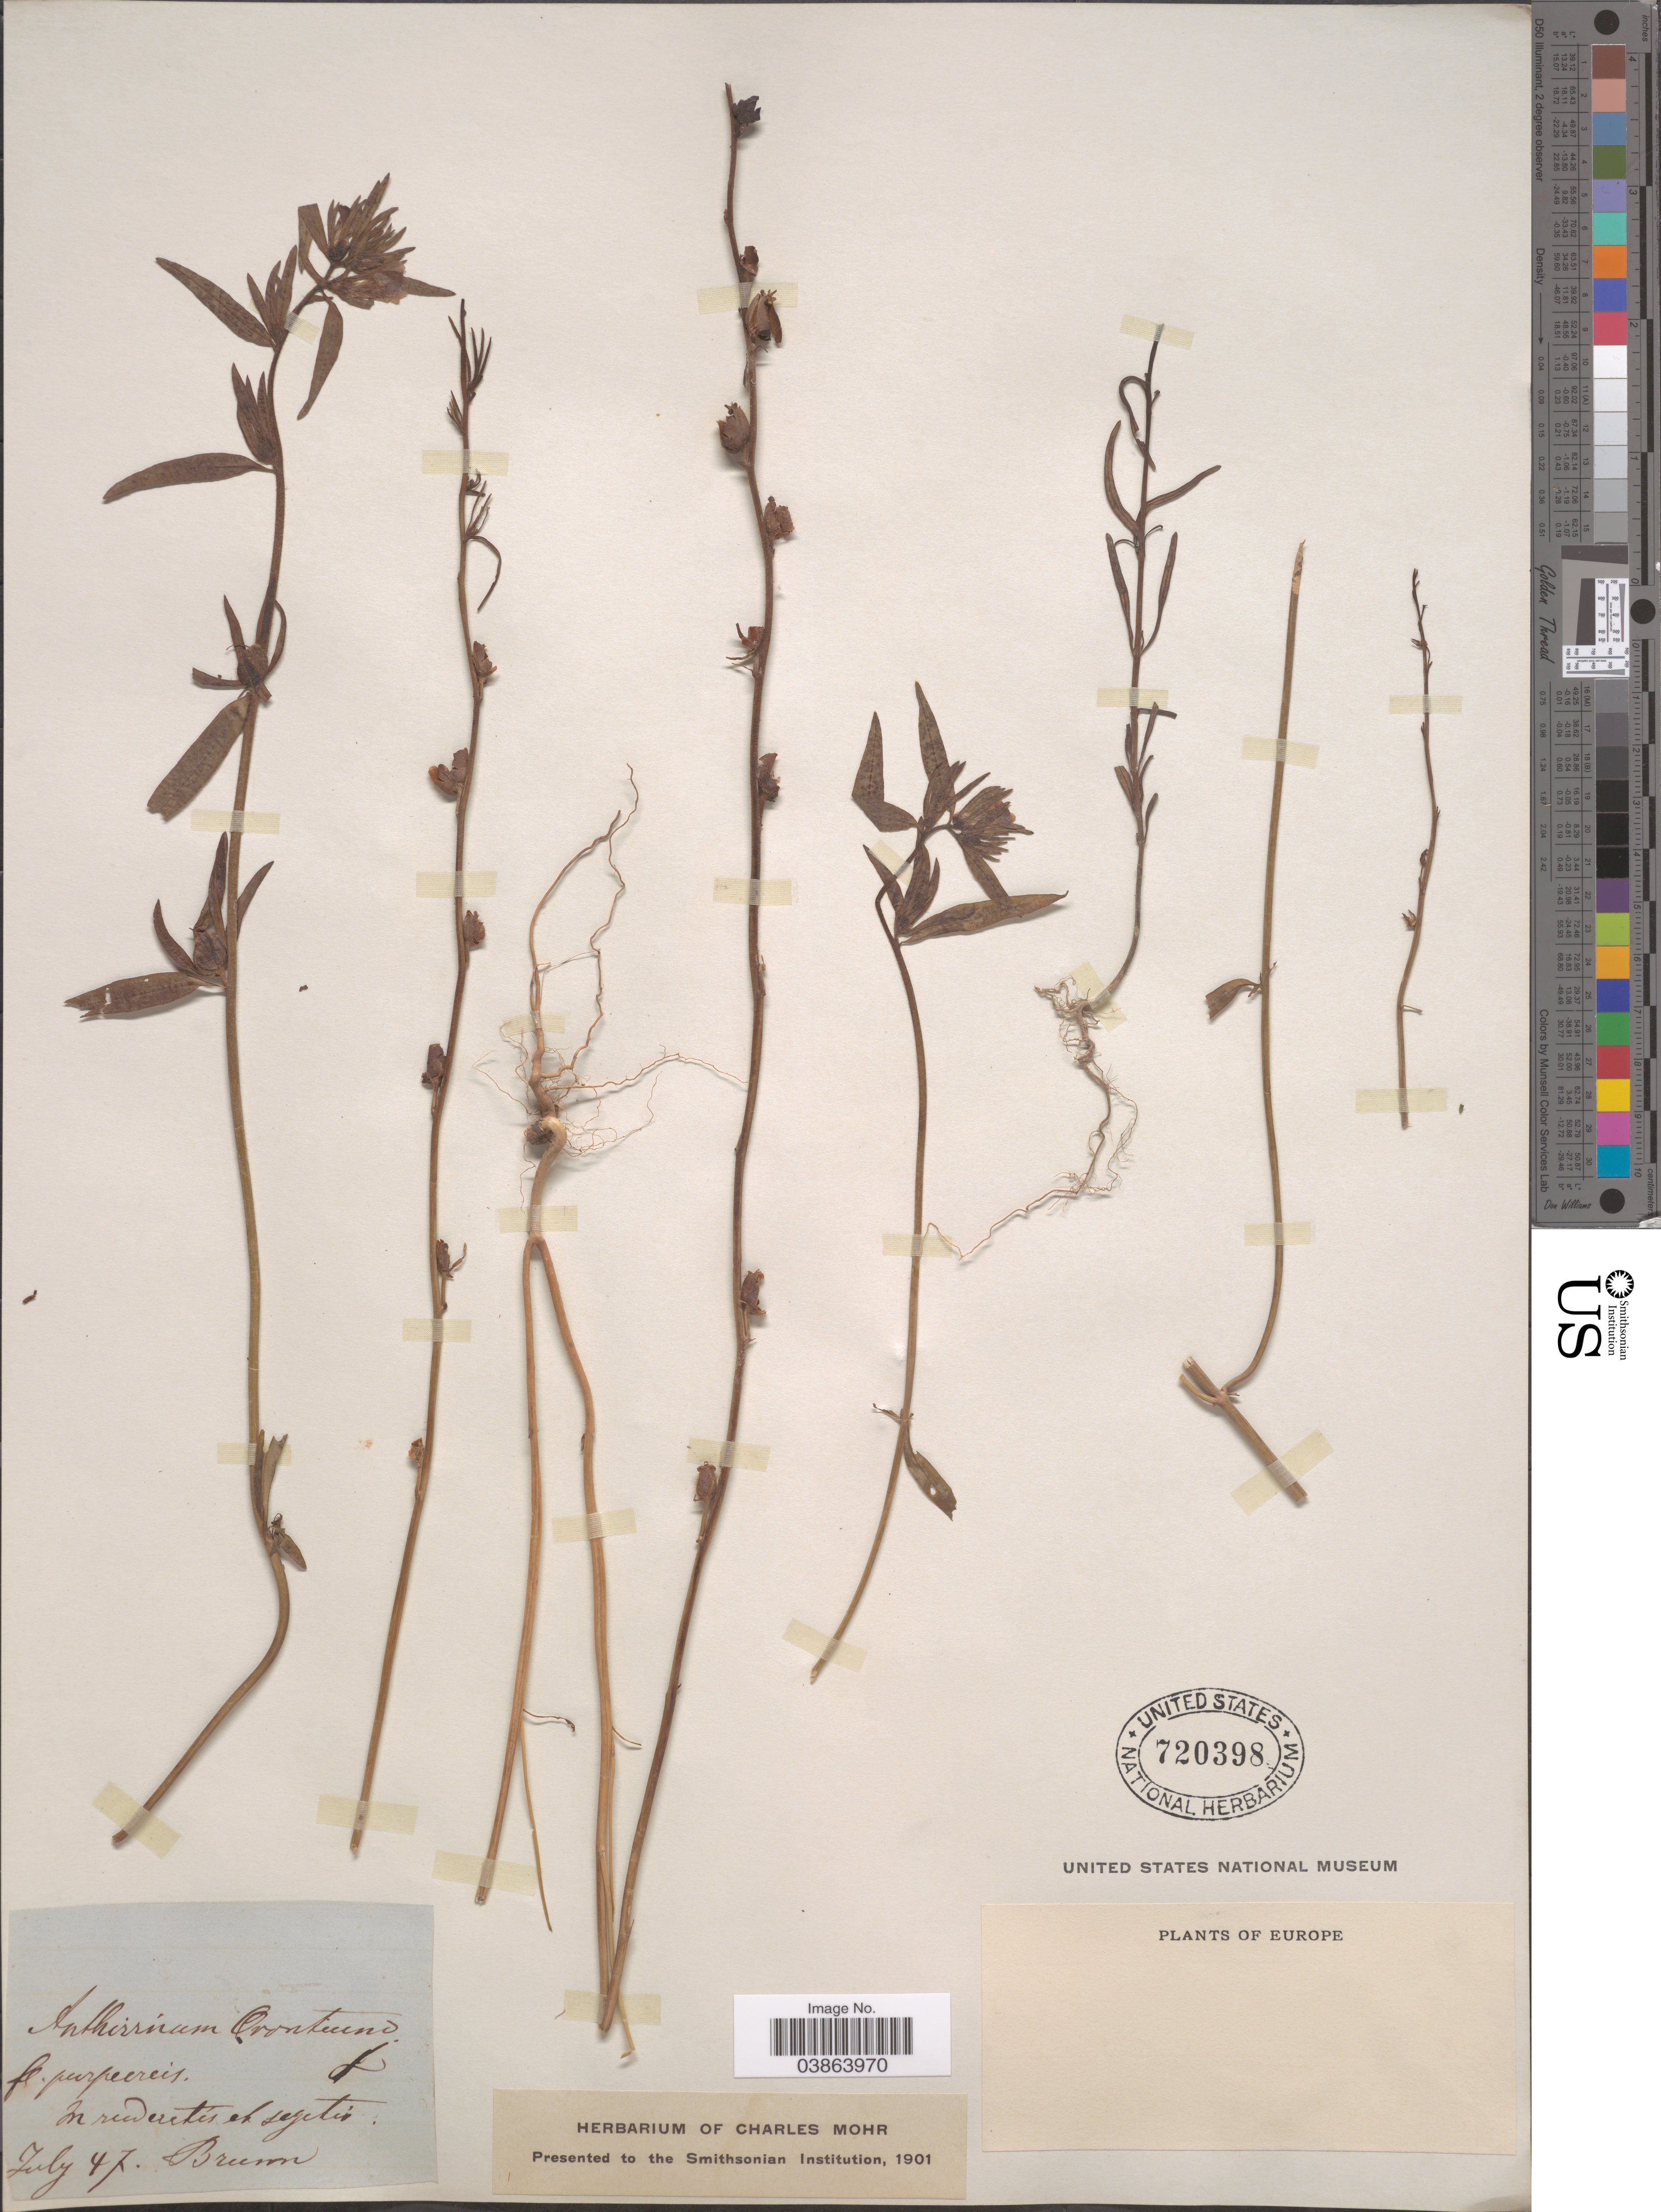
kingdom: Plantae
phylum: Tracheophyta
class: Magnoliopsida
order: Lamiales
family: Plantaginaceae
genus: Antirrhinum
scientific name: Antirrhinum orontium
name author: L.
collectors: Brunn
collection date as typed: Transcribed d/m/y: /7/47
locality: In ruderetis et segetis. Europe.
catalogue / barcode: US 720398